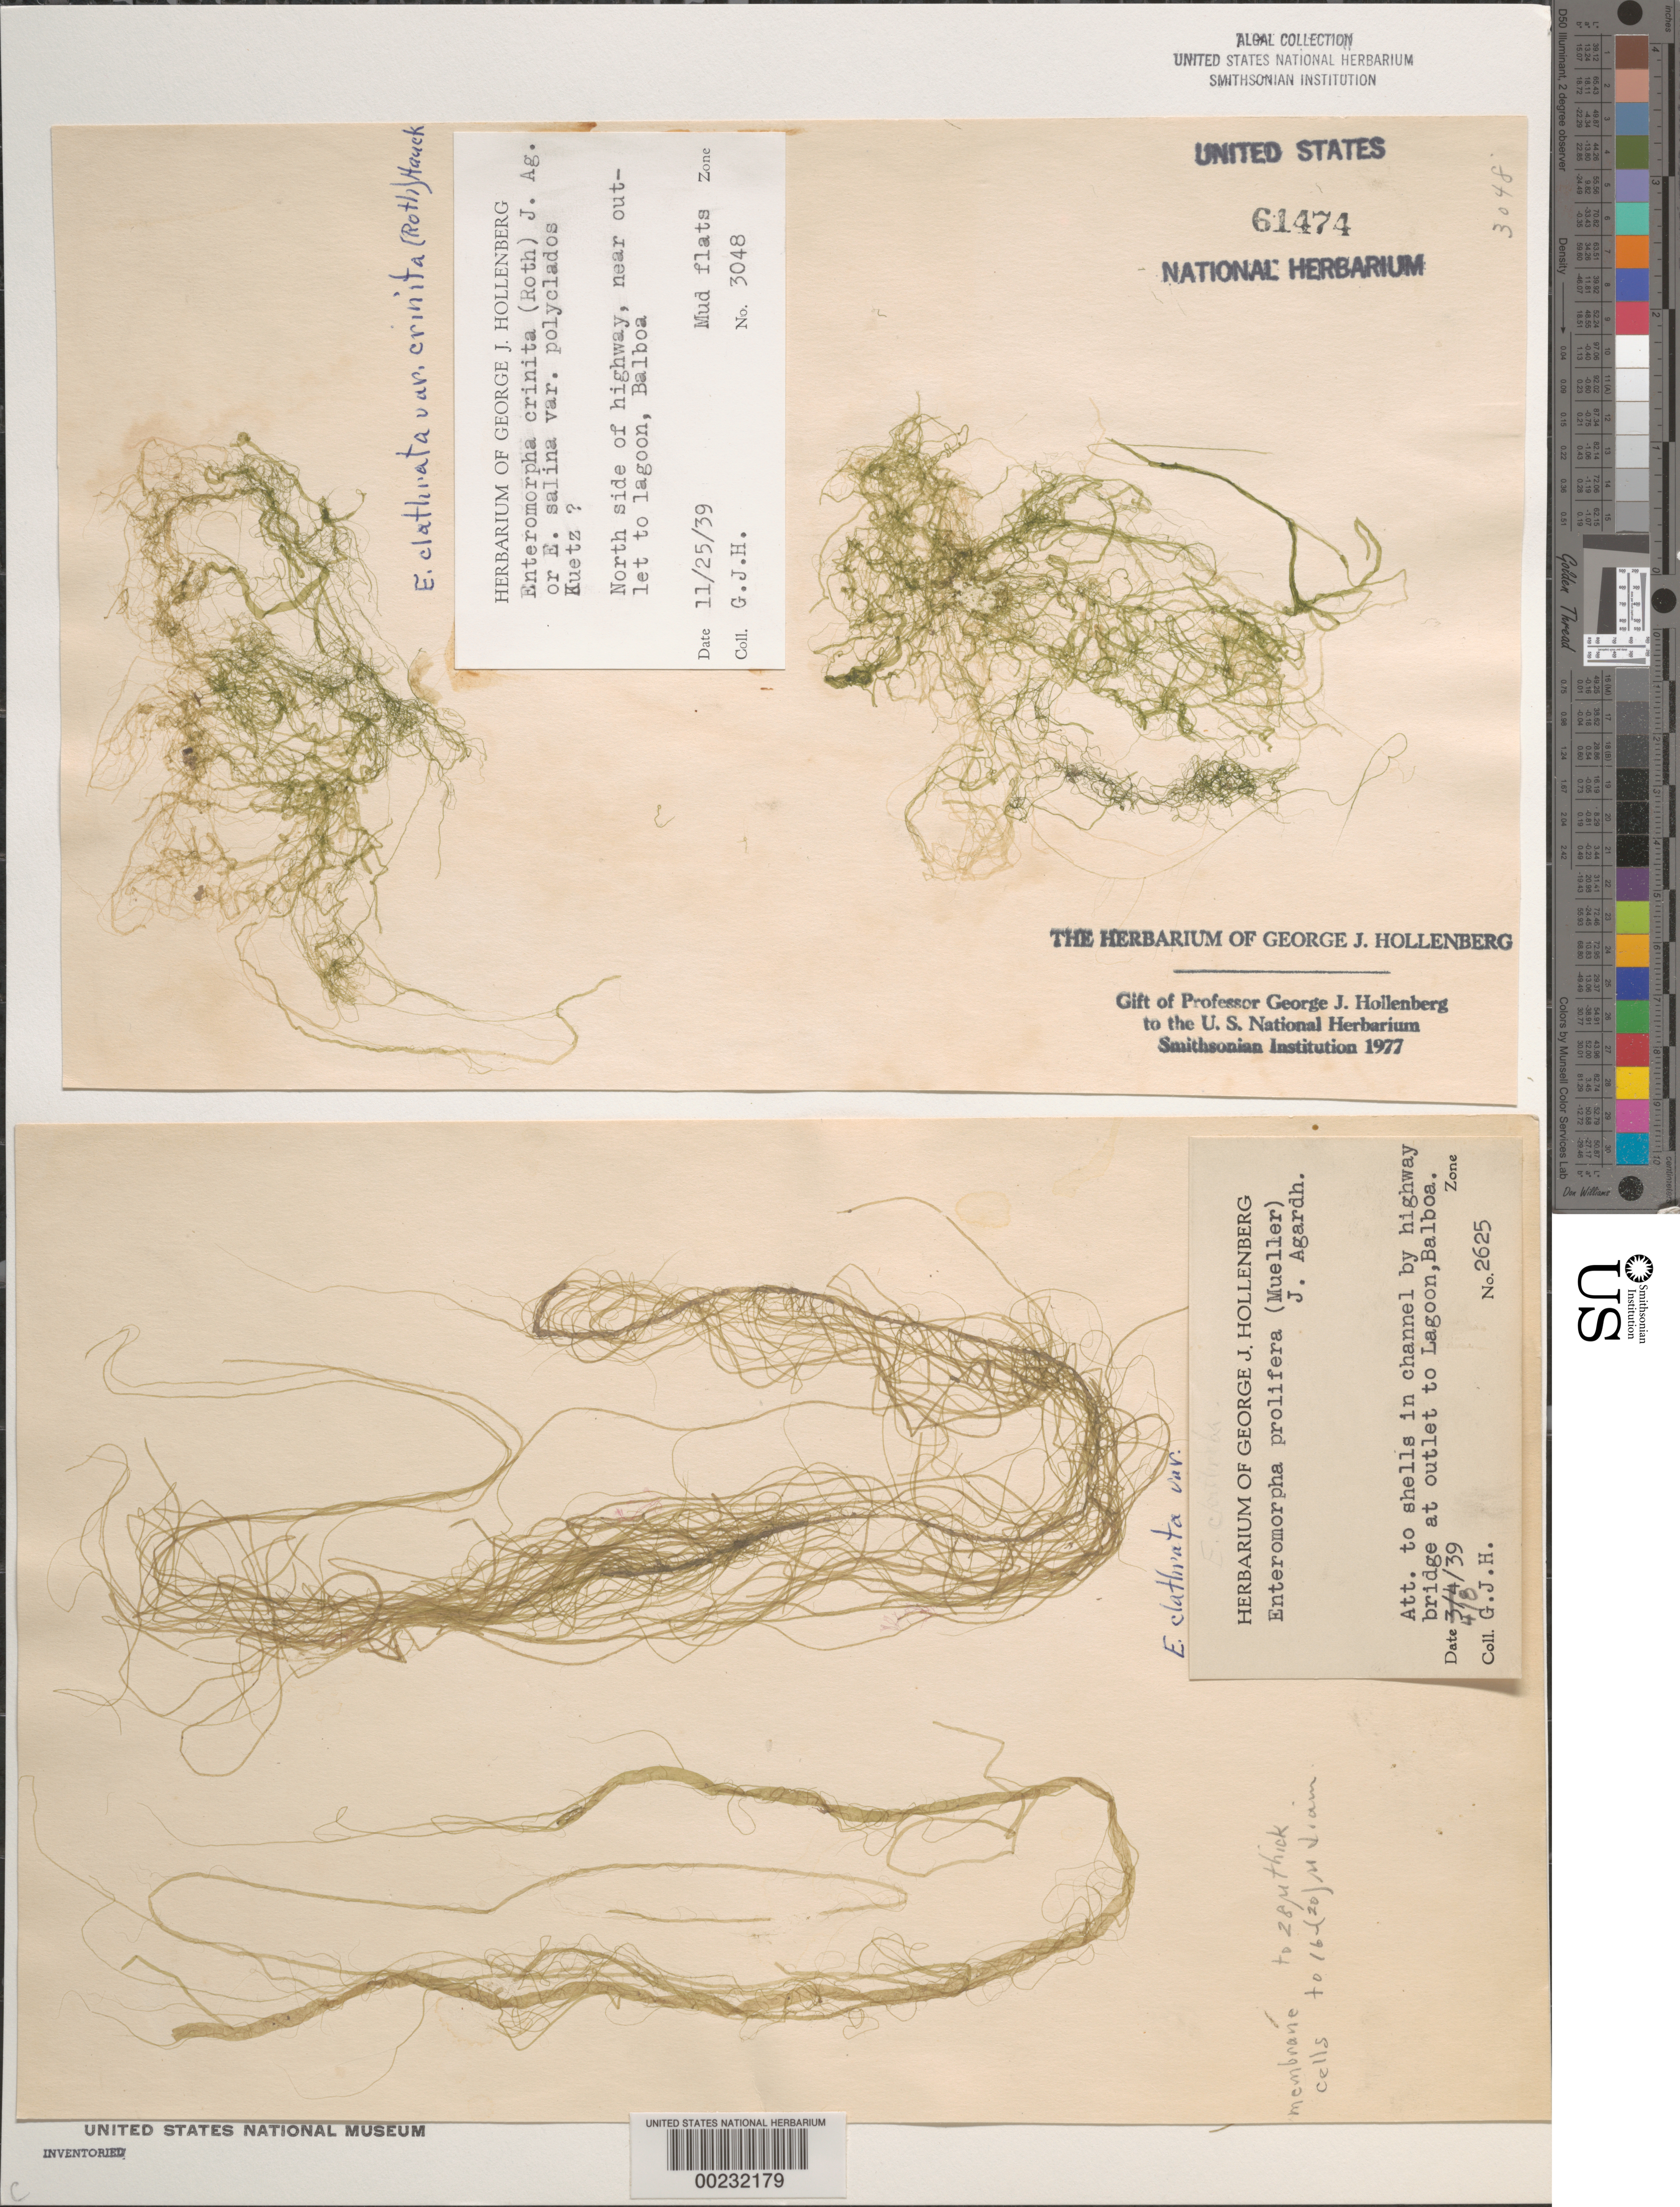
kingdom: Plantae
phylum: Chlorophyta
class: Ulvophyceae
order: Cladophorales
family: Cladophoraceae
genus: Cladophora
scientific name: Cladophora vagabunda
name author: (L.) C. Hoek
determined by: Algae name updating Project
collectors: G. Hollenberg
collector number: GJH 2625 & GJH 3048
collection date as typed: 08 Apr 1939 AND 25 Nov 1939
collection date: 1939-04-08,1939-11-25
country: United States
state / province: California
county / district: Orange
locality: Balboa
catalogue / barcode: US 61474